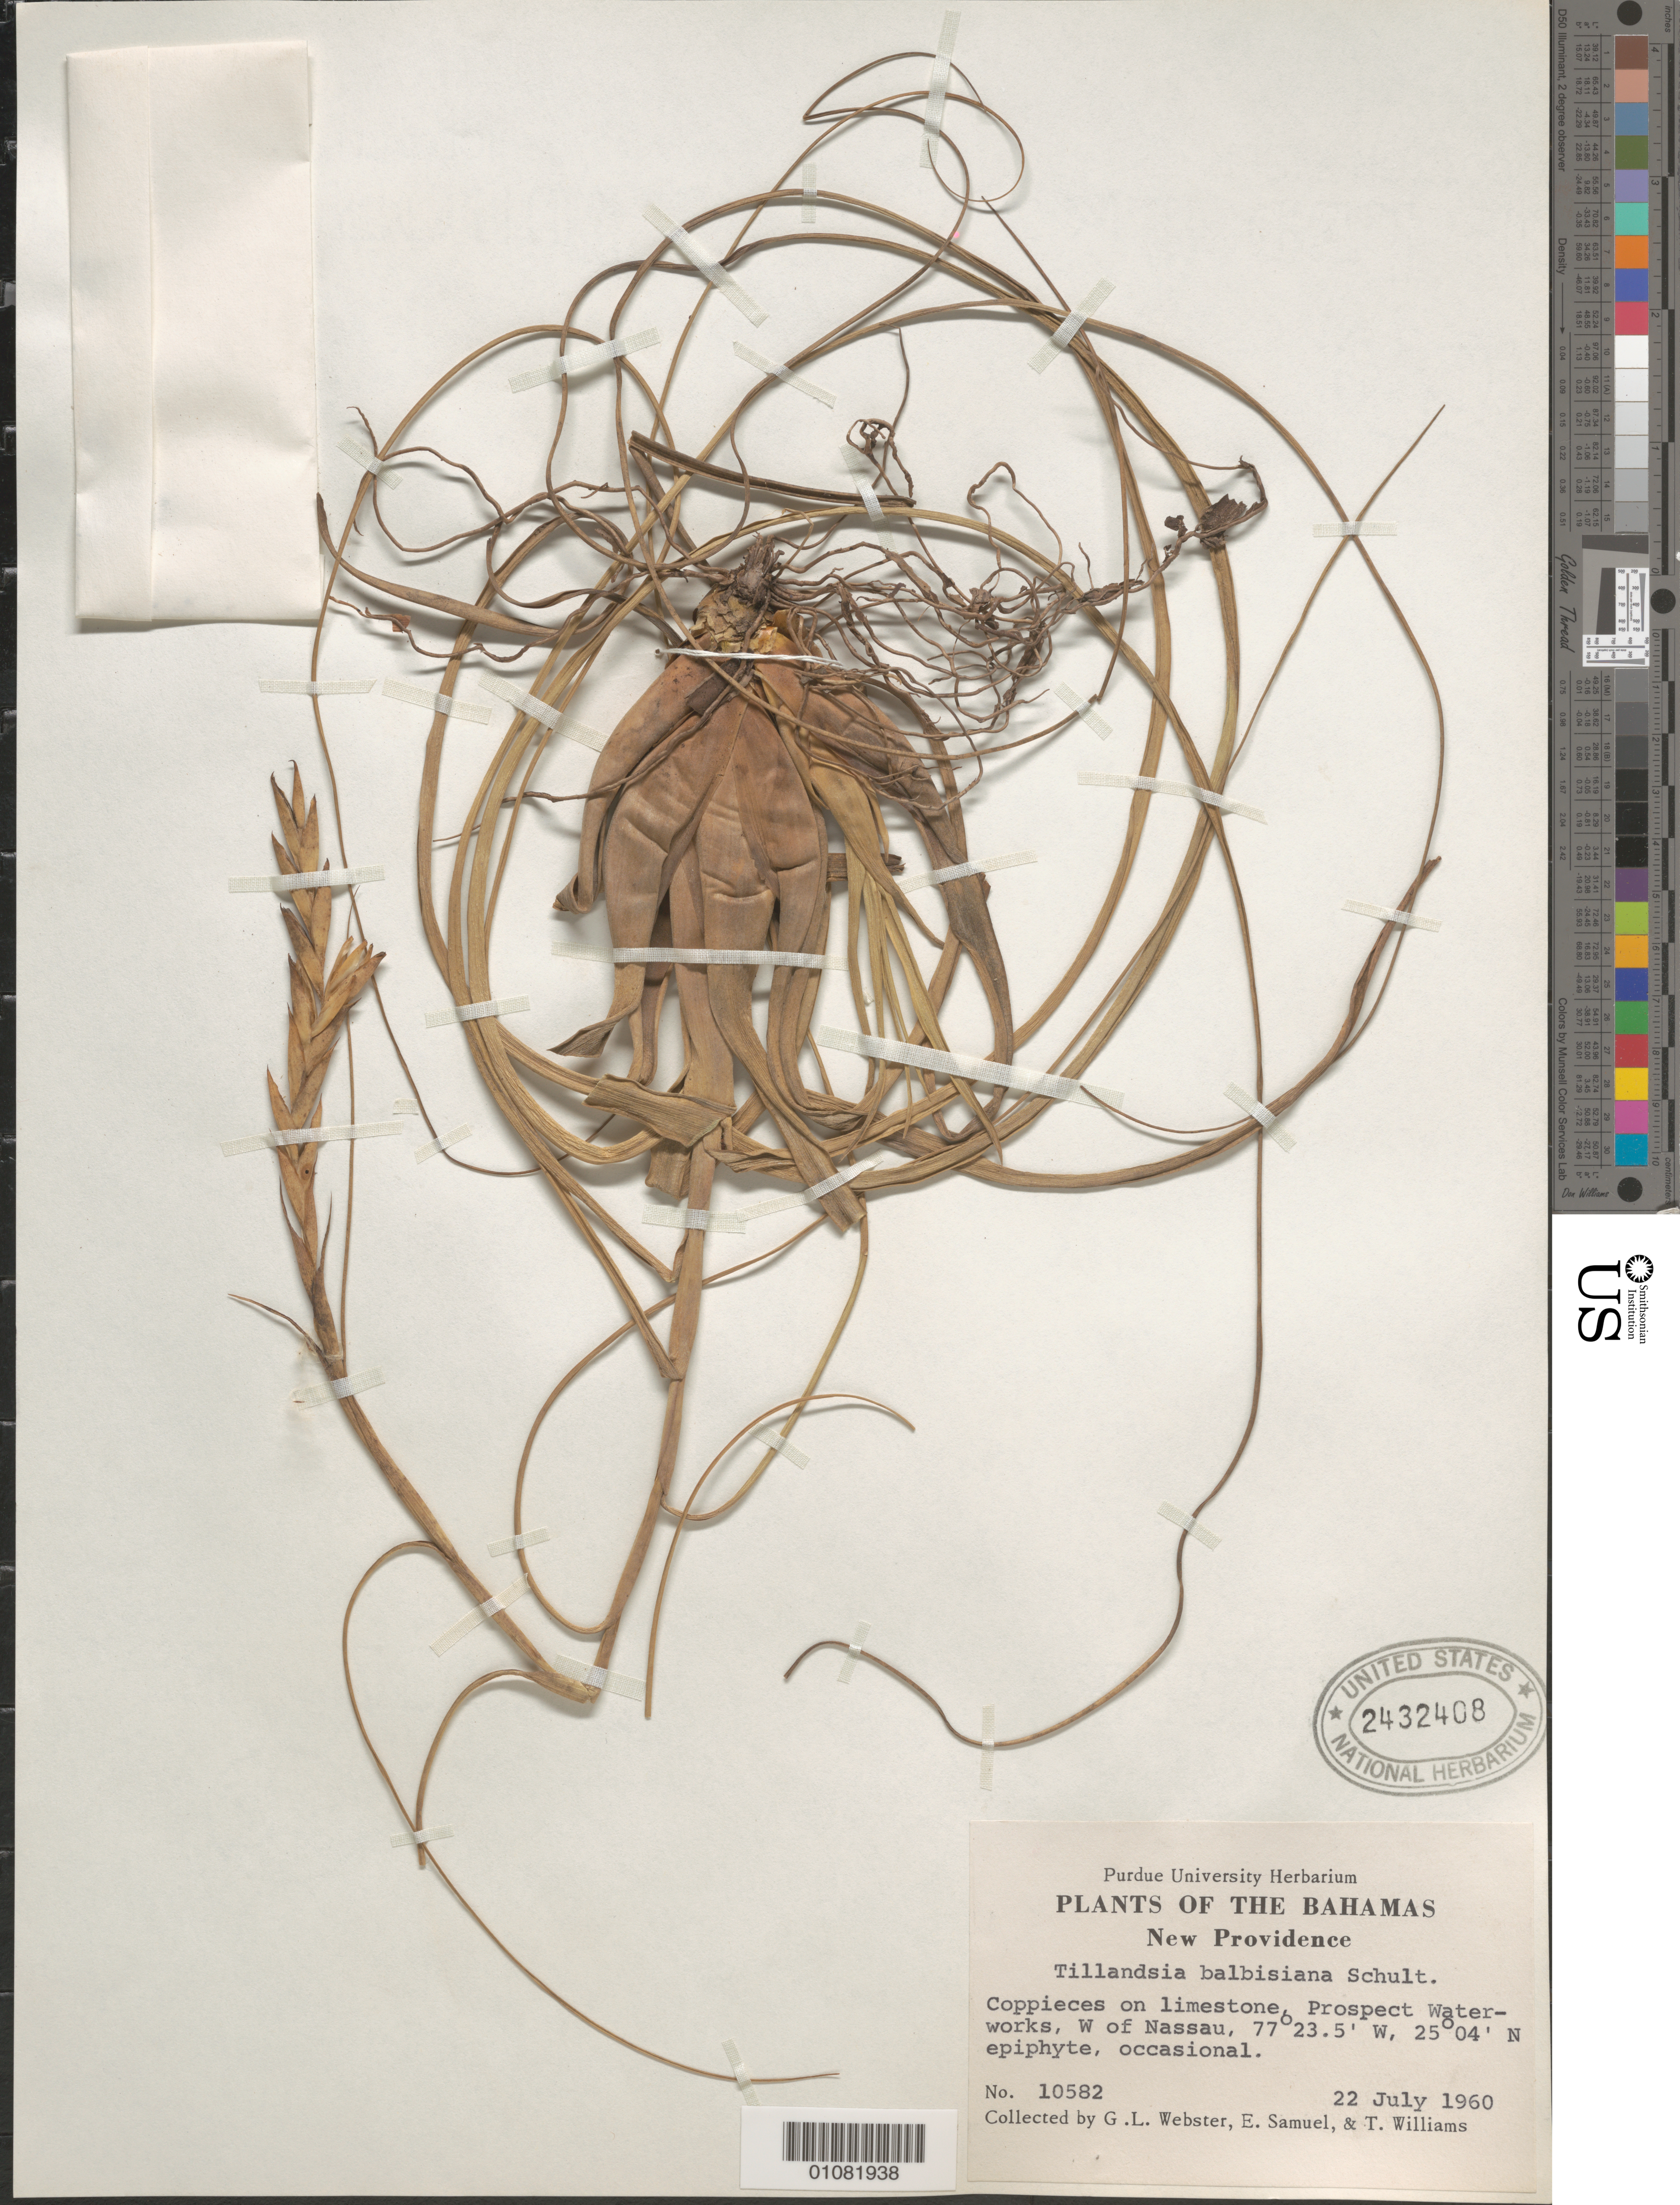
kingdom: Plantae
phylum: Tracheophyta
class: Liliopsida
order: Poales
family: Bromeliaceae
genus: Tillandsia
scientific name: Tillandsia balbisiana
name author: Schult. f.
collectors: G. L. Webster, E. Samuel & T. Williams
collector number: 10582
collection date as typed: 22 Jul 1960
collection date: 1960-07-22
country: Bahamas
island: New Providence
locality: Prospect Waterworks, W of Nassau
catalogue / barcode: US 2432408